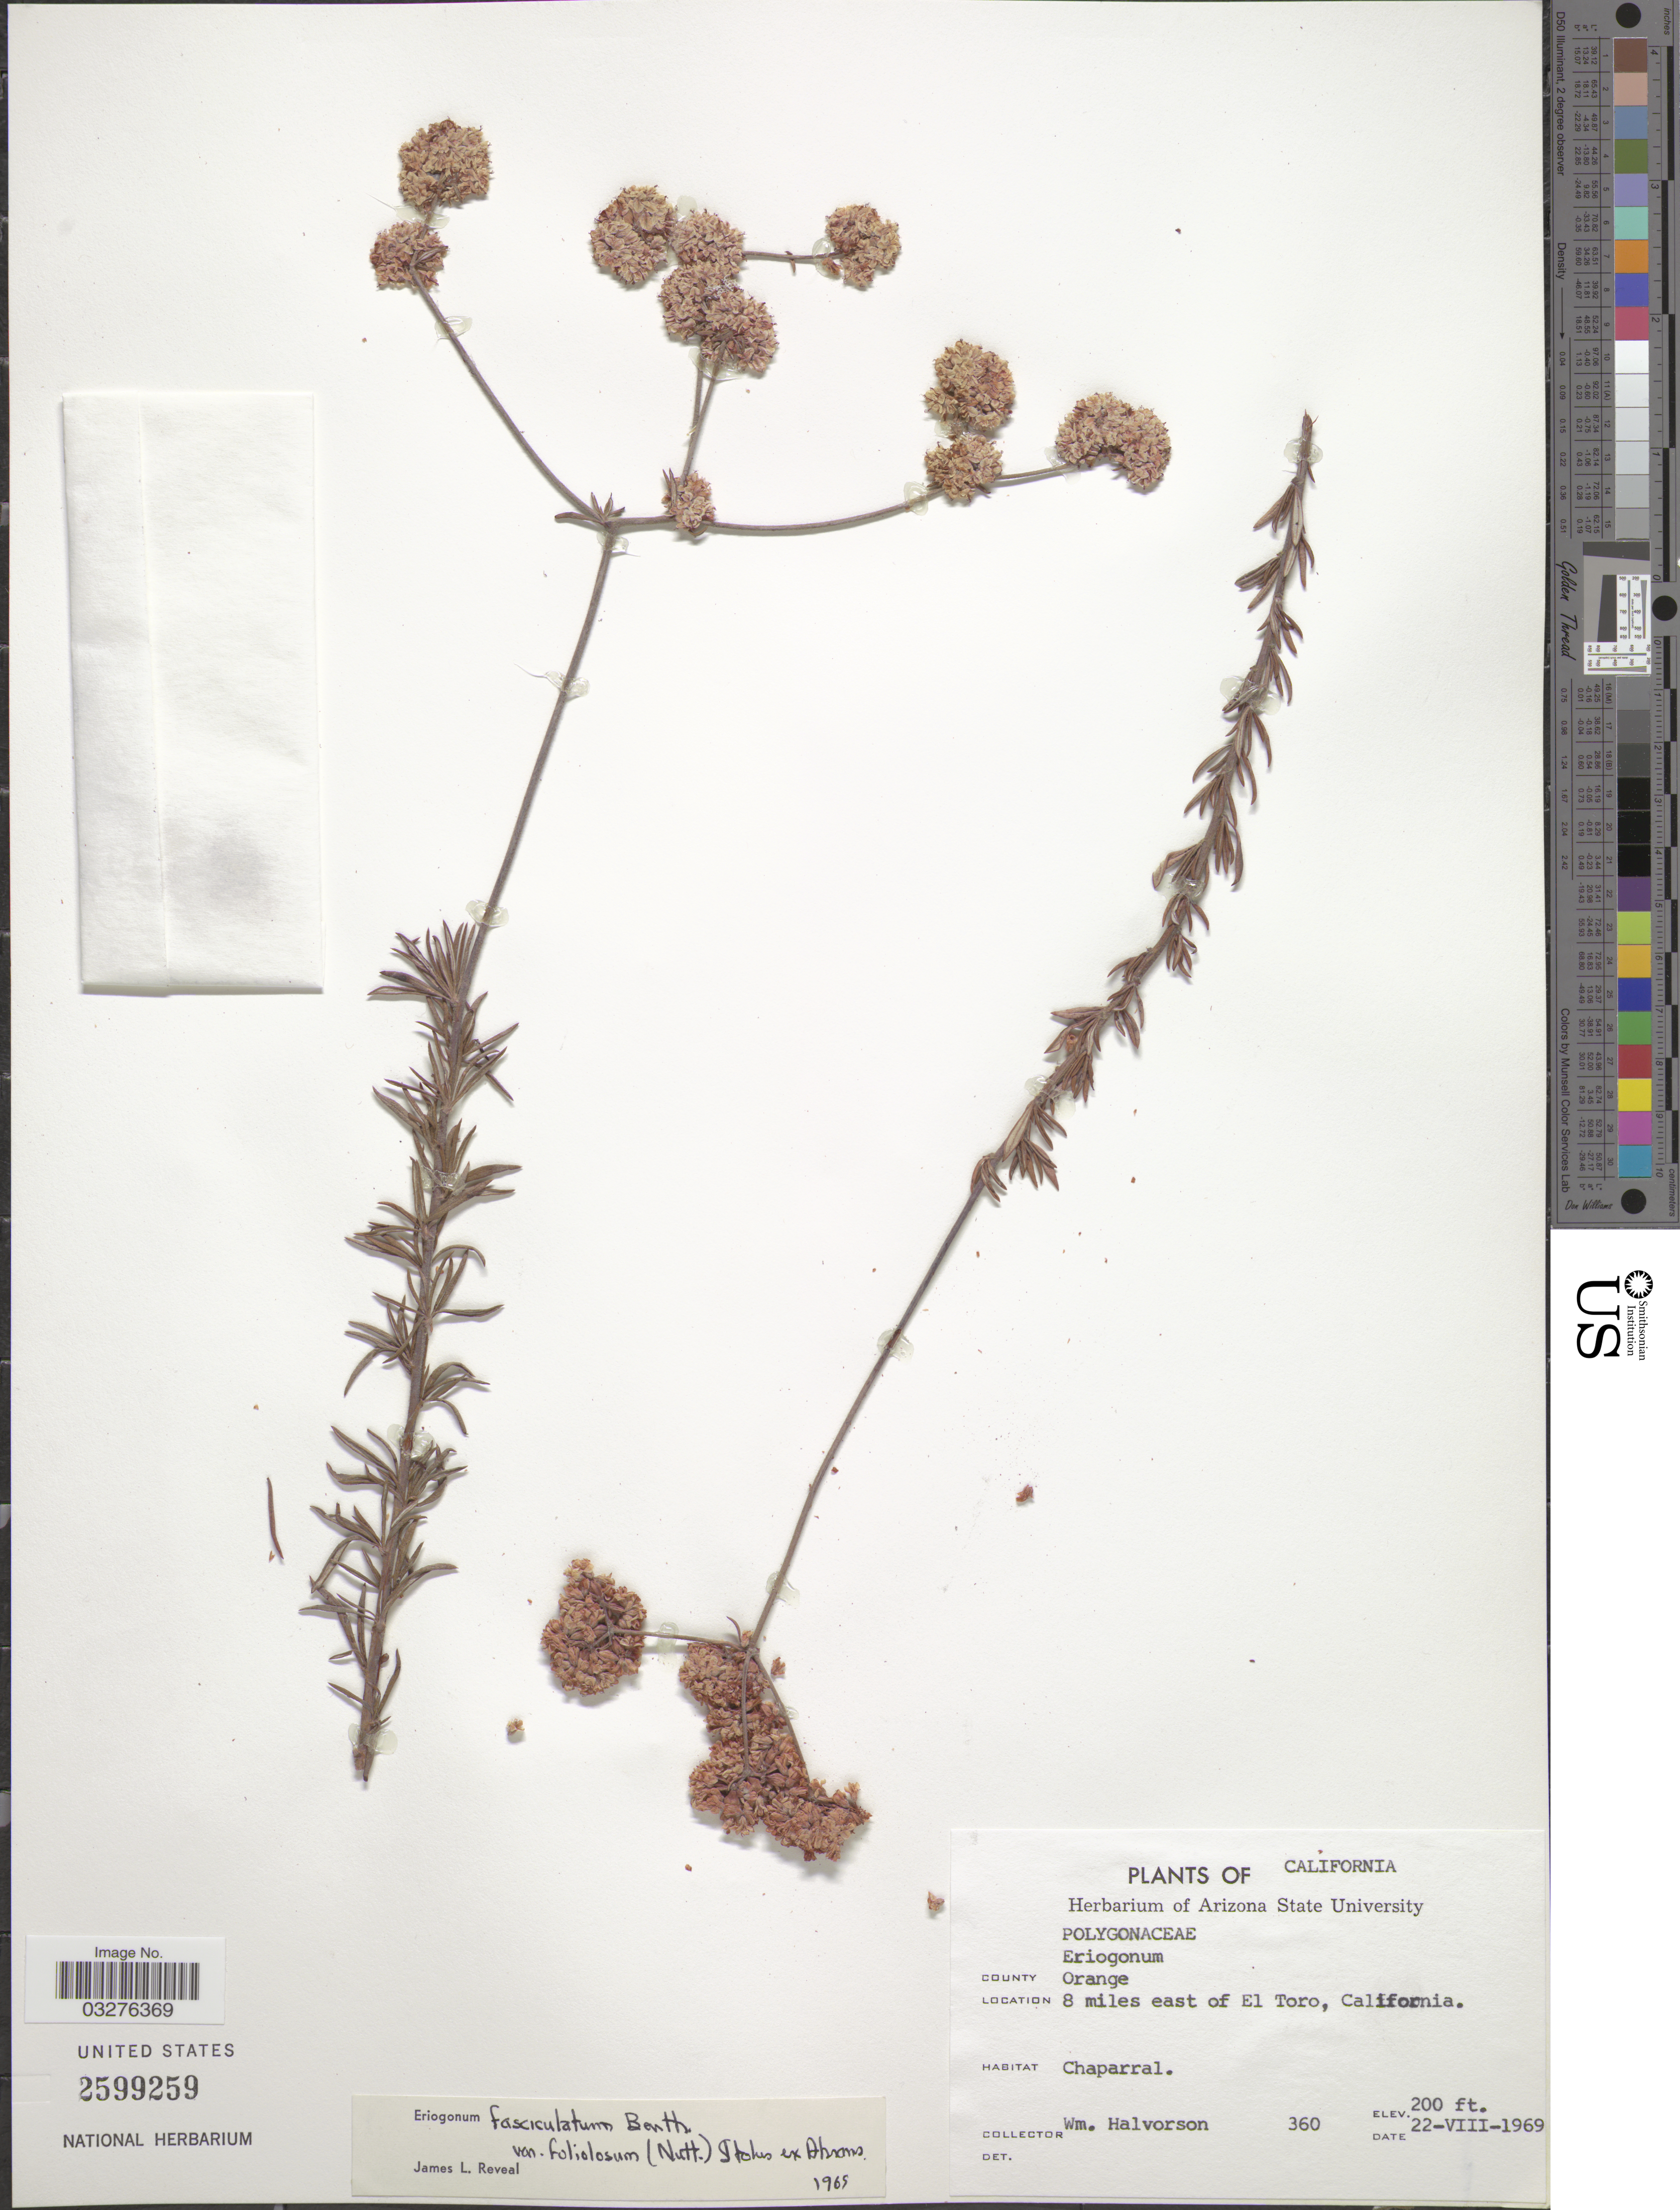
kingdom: Plantae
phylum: Tracheophyta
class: Magnoliopsida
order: Caryophyllales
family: Polygonaceae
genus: Eriogonum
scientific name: Eriogonum fasciculatum var. foliolosum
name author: (Nutt.) S. Stokes ex Abrams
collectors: W. Halvorson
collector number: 360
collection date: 1969-08-22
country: United States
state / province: California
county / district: Orange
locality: County Orange, 8 miles east of El Toro, Chaparral.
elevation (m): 61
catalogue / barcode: US 2599259